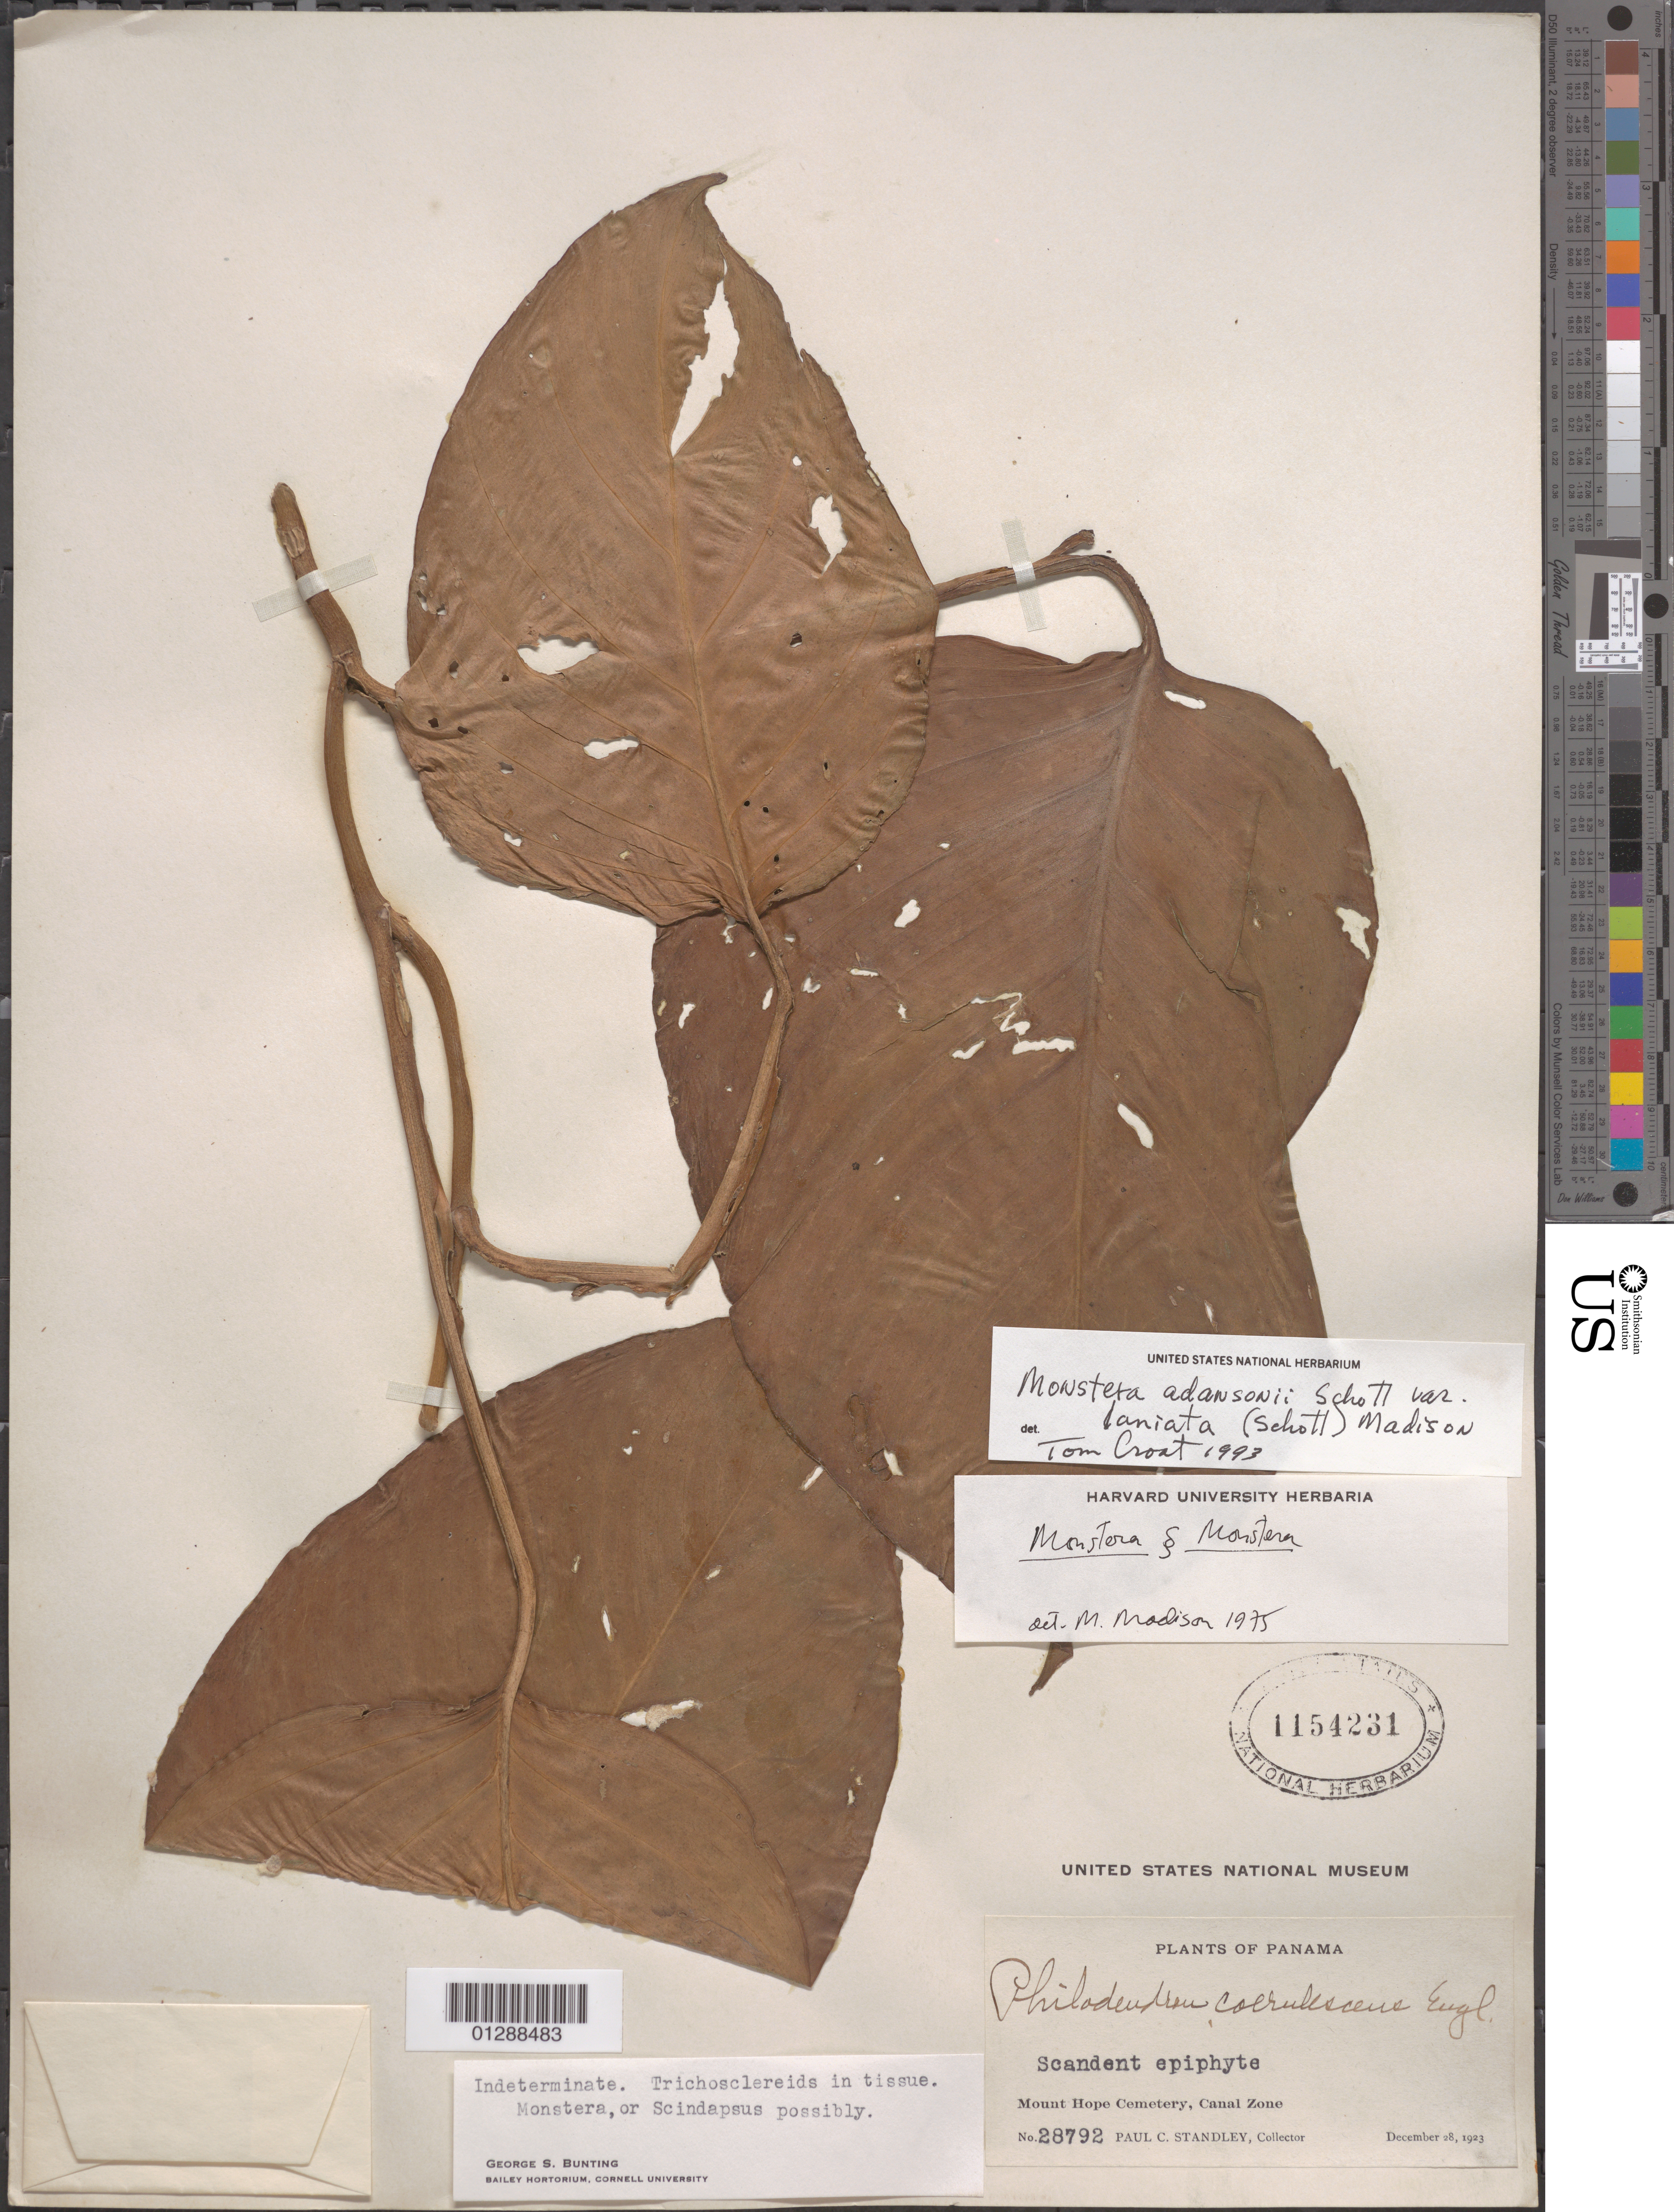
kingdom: Plantae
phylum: Tracheophyta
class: Liliopsida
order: Alismatales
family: Araceae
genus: Monstera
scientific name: Monstera adansonii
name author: Schott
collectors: P. C. Standley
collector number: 28792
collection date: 1923-12-28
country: Panama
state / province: Colón / Panamá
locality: Mount Hope Cemetery, Canal Zone.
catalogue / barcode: US 1154231